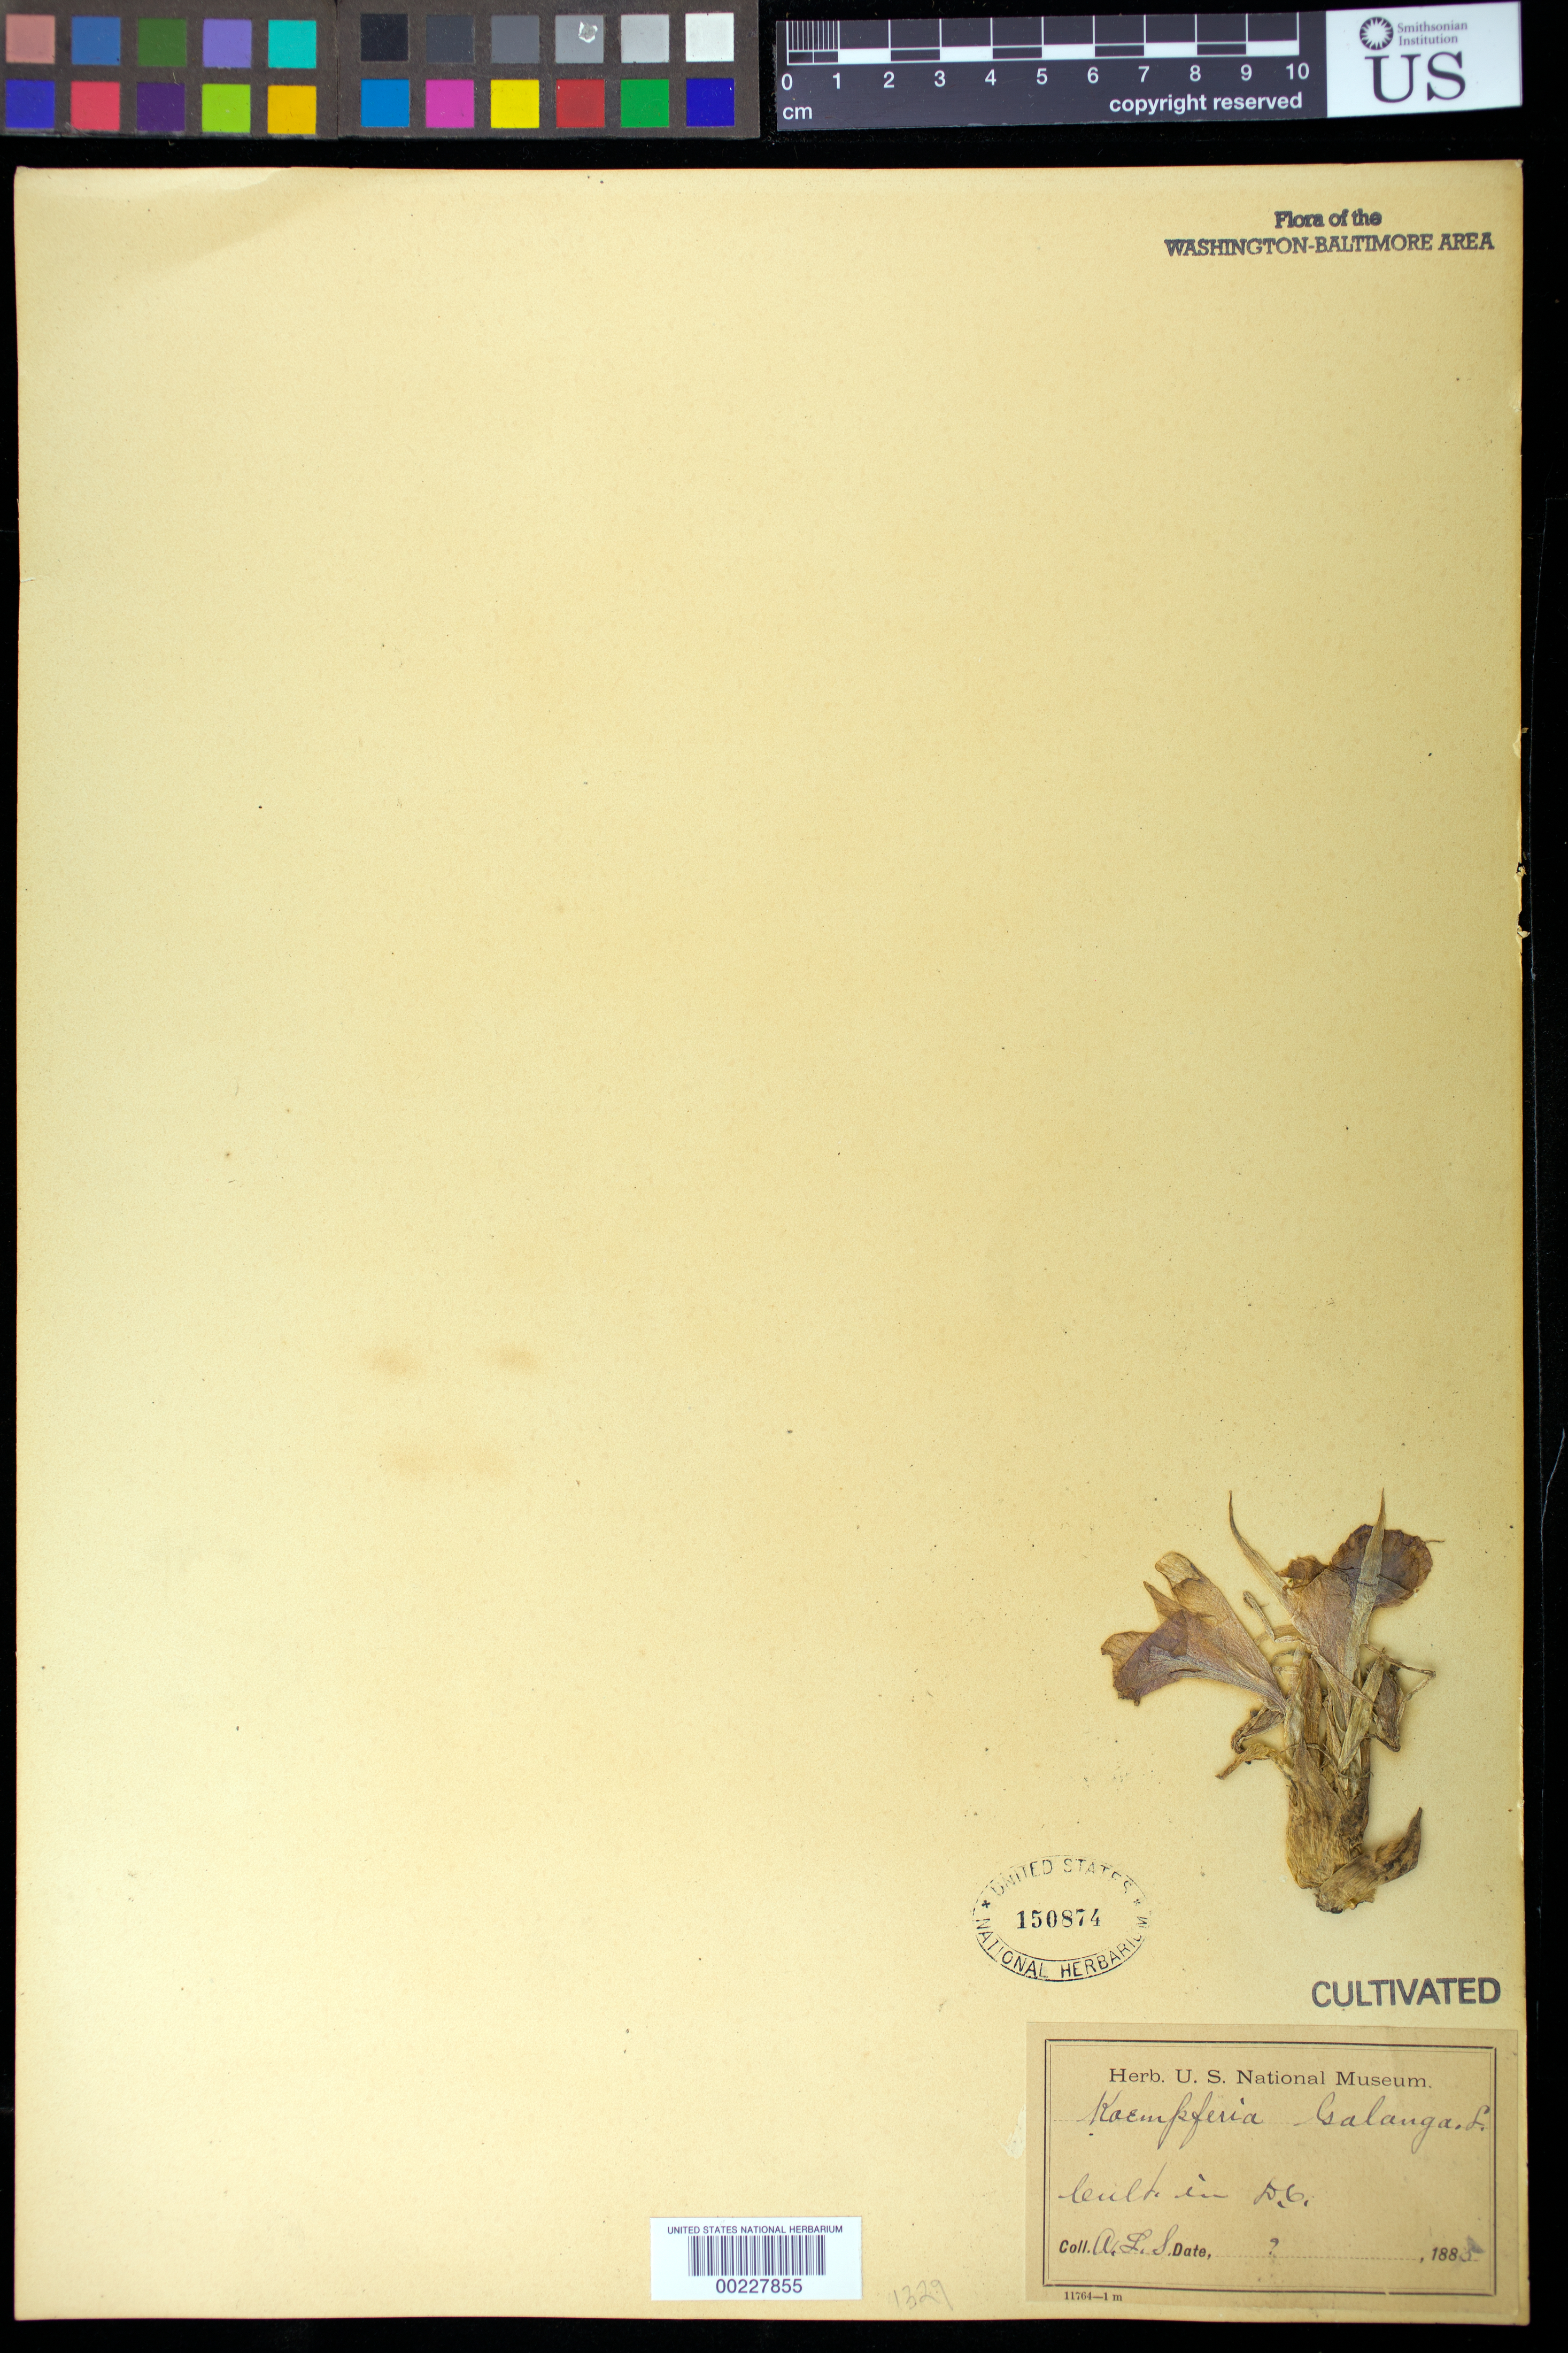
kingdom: Plantae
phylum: Tracheophyta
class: Liliopsida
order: Zingiberales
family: Zingiberaceae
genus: Kaempferia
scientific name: Kaempferia galanga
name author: L.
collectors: A. L. Schott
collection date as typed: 1885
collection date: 1885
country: United States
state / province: District of Columbia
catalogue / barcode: US 150874